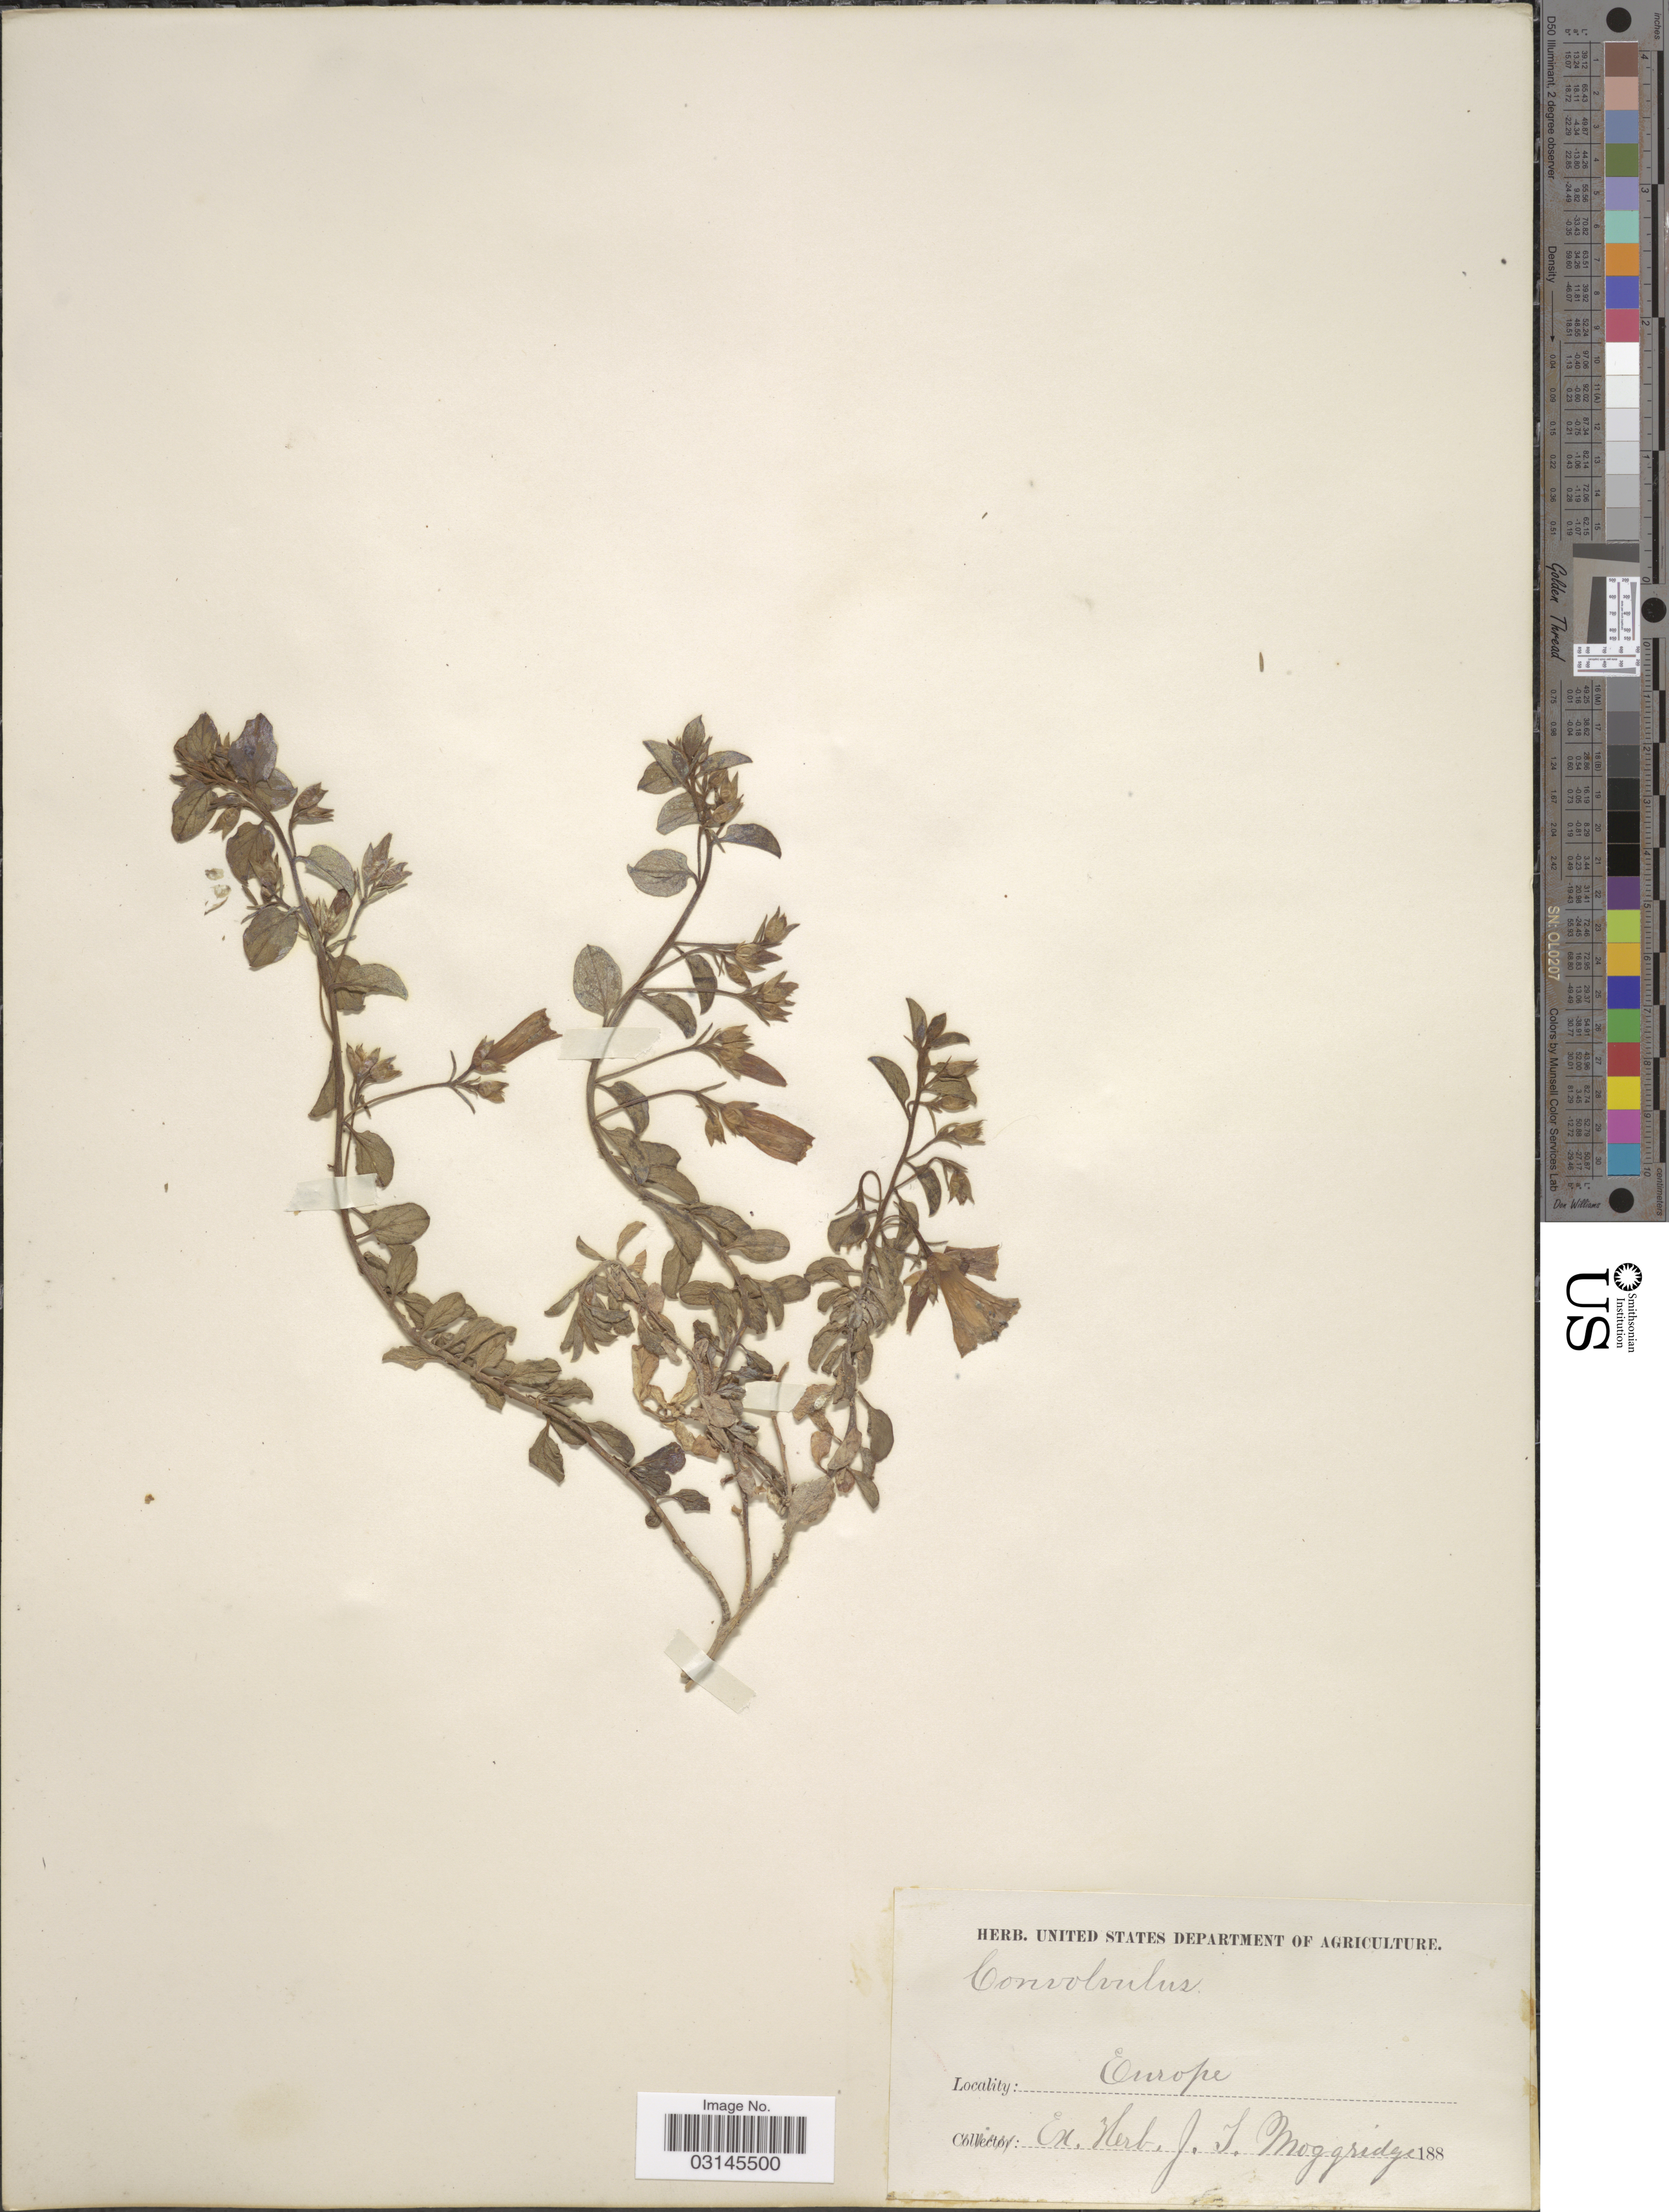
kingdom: Plantae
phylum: Tracheophyta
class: Magnoliopsida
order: Solanales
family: Convolvulaceae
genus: Convolvulus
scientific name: Convolvulus sp.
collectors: ex herb. J.T. Moggridge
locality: Europe.